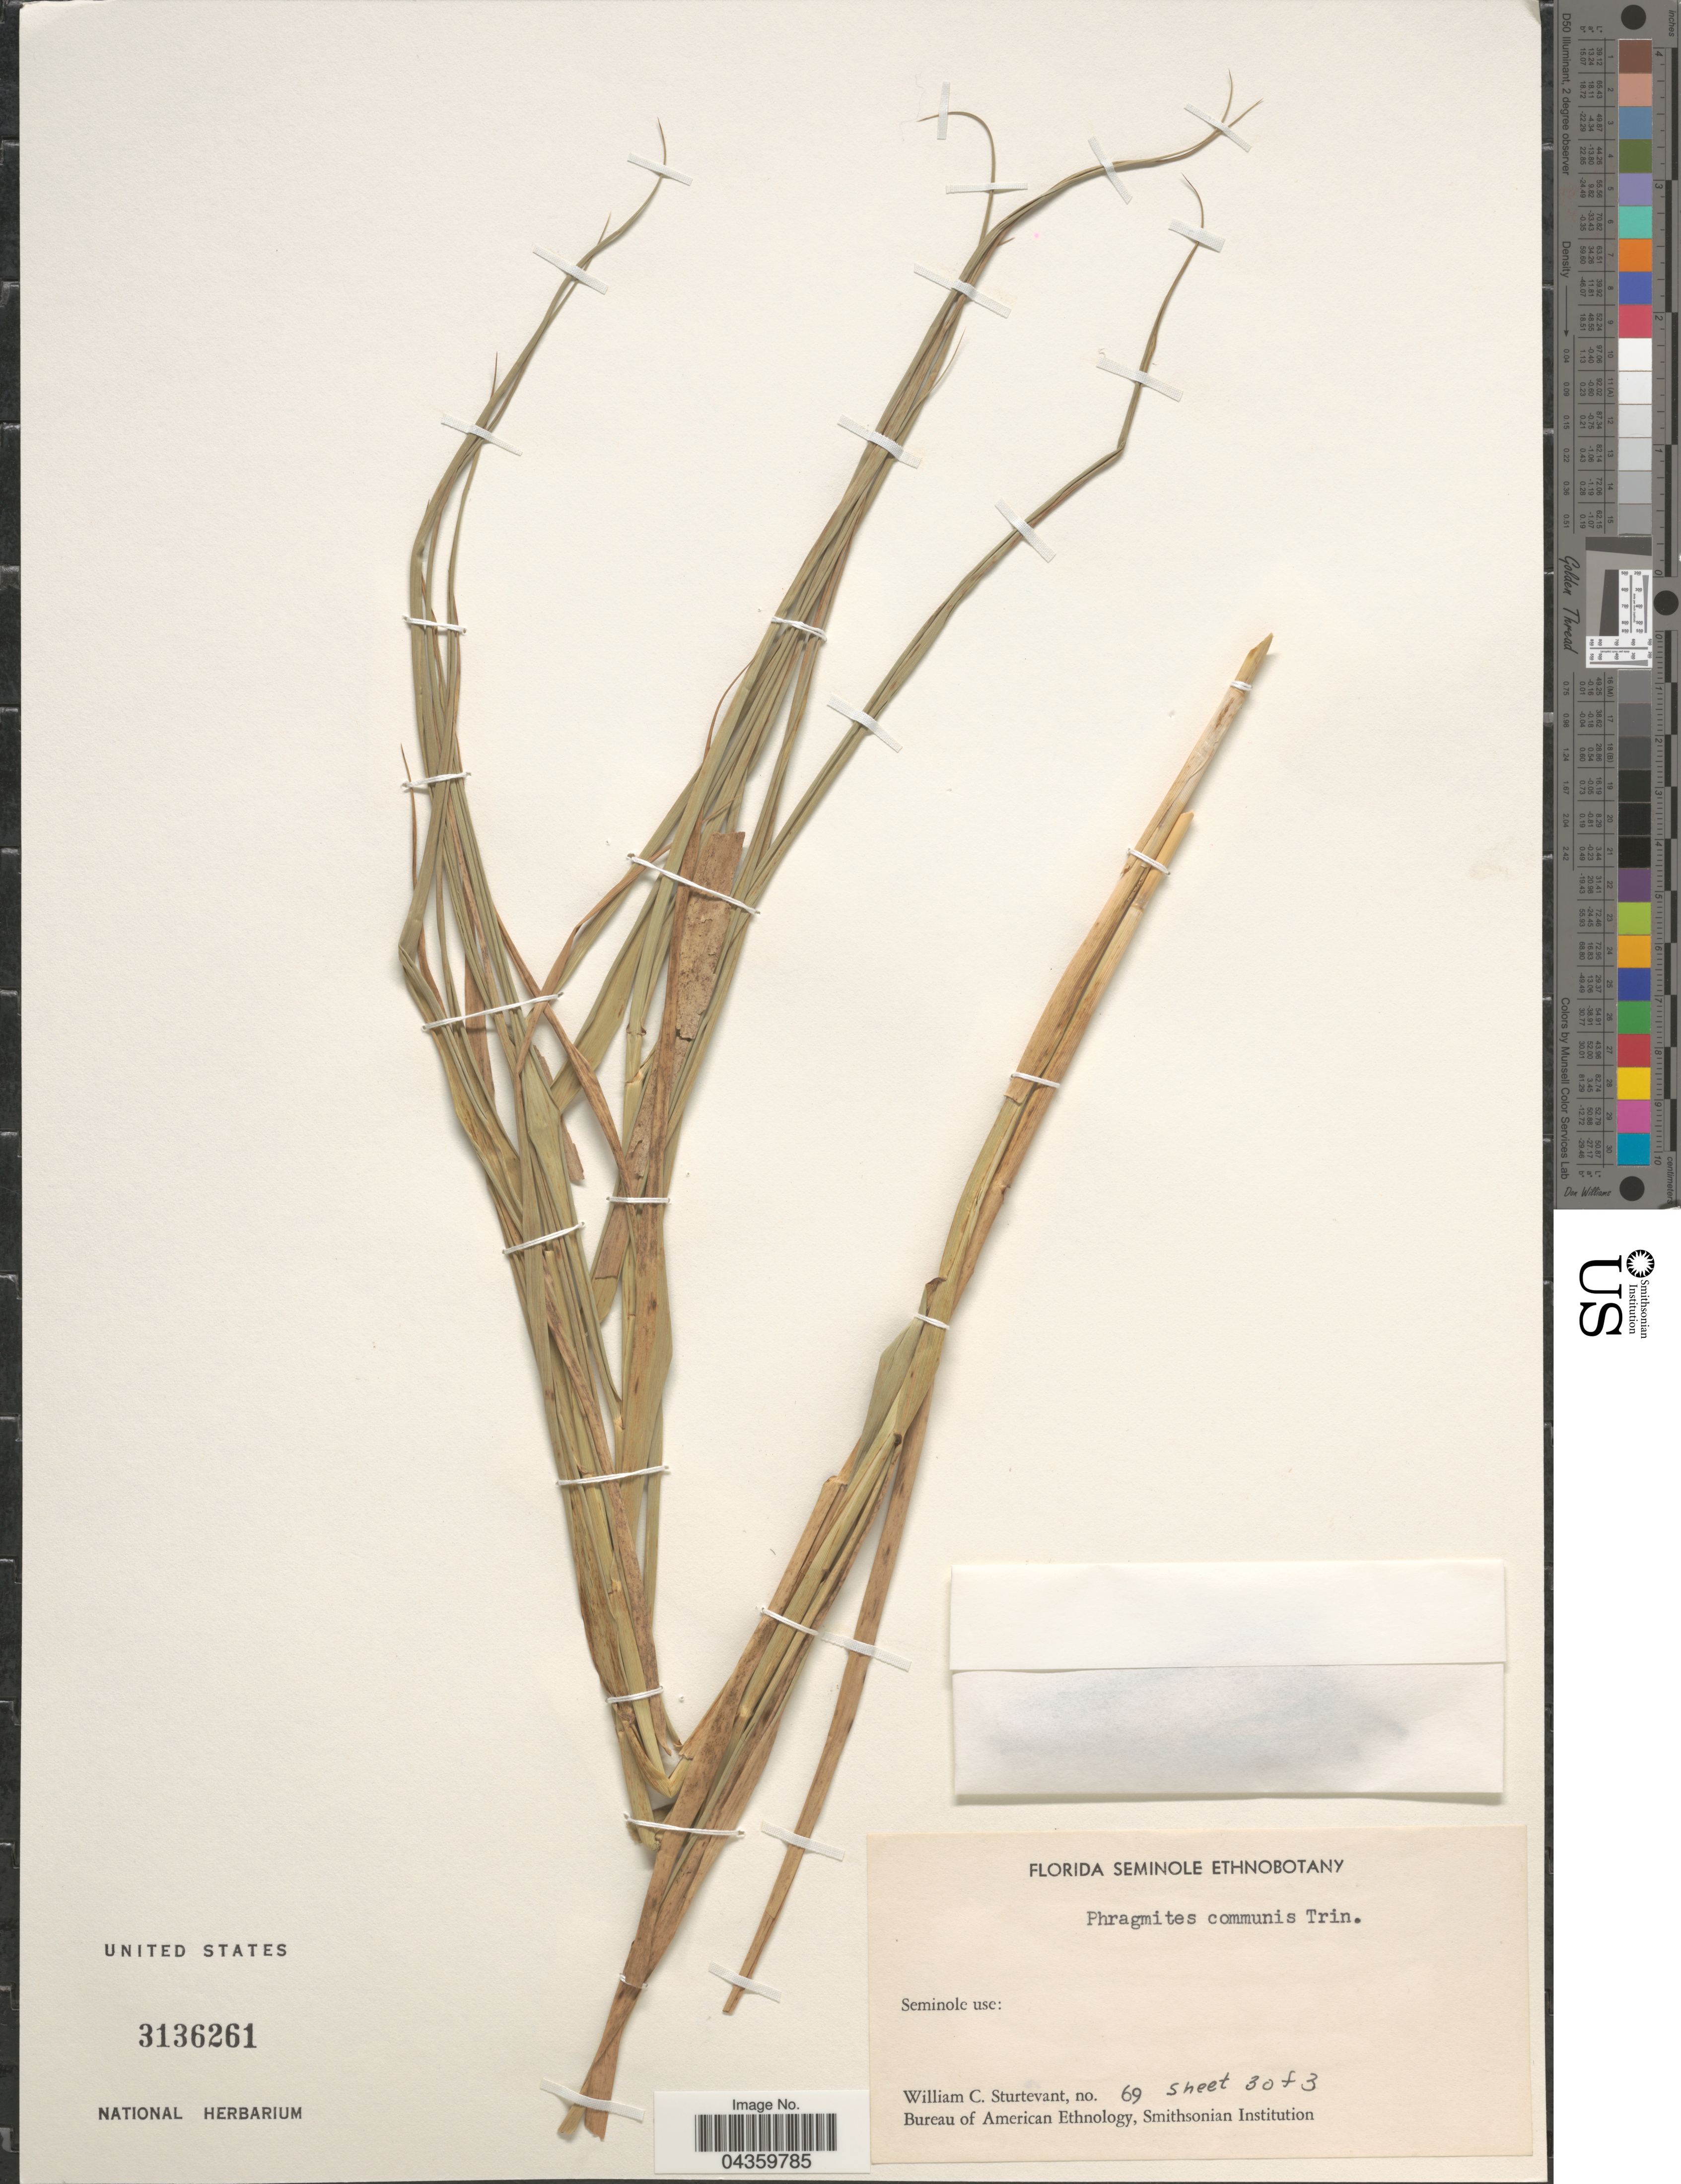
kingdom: Plantae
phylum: Tracheophyta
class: Liliopsida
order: Poales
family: Poaceae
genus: Phragmites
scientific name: Phragmites australis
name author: (Cav.) Trin. ex Steud.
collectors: W. Sturtevant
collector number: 69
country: United States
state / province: Florida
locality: Florida Seminole Ethnobotany.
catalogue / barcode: US 3136261